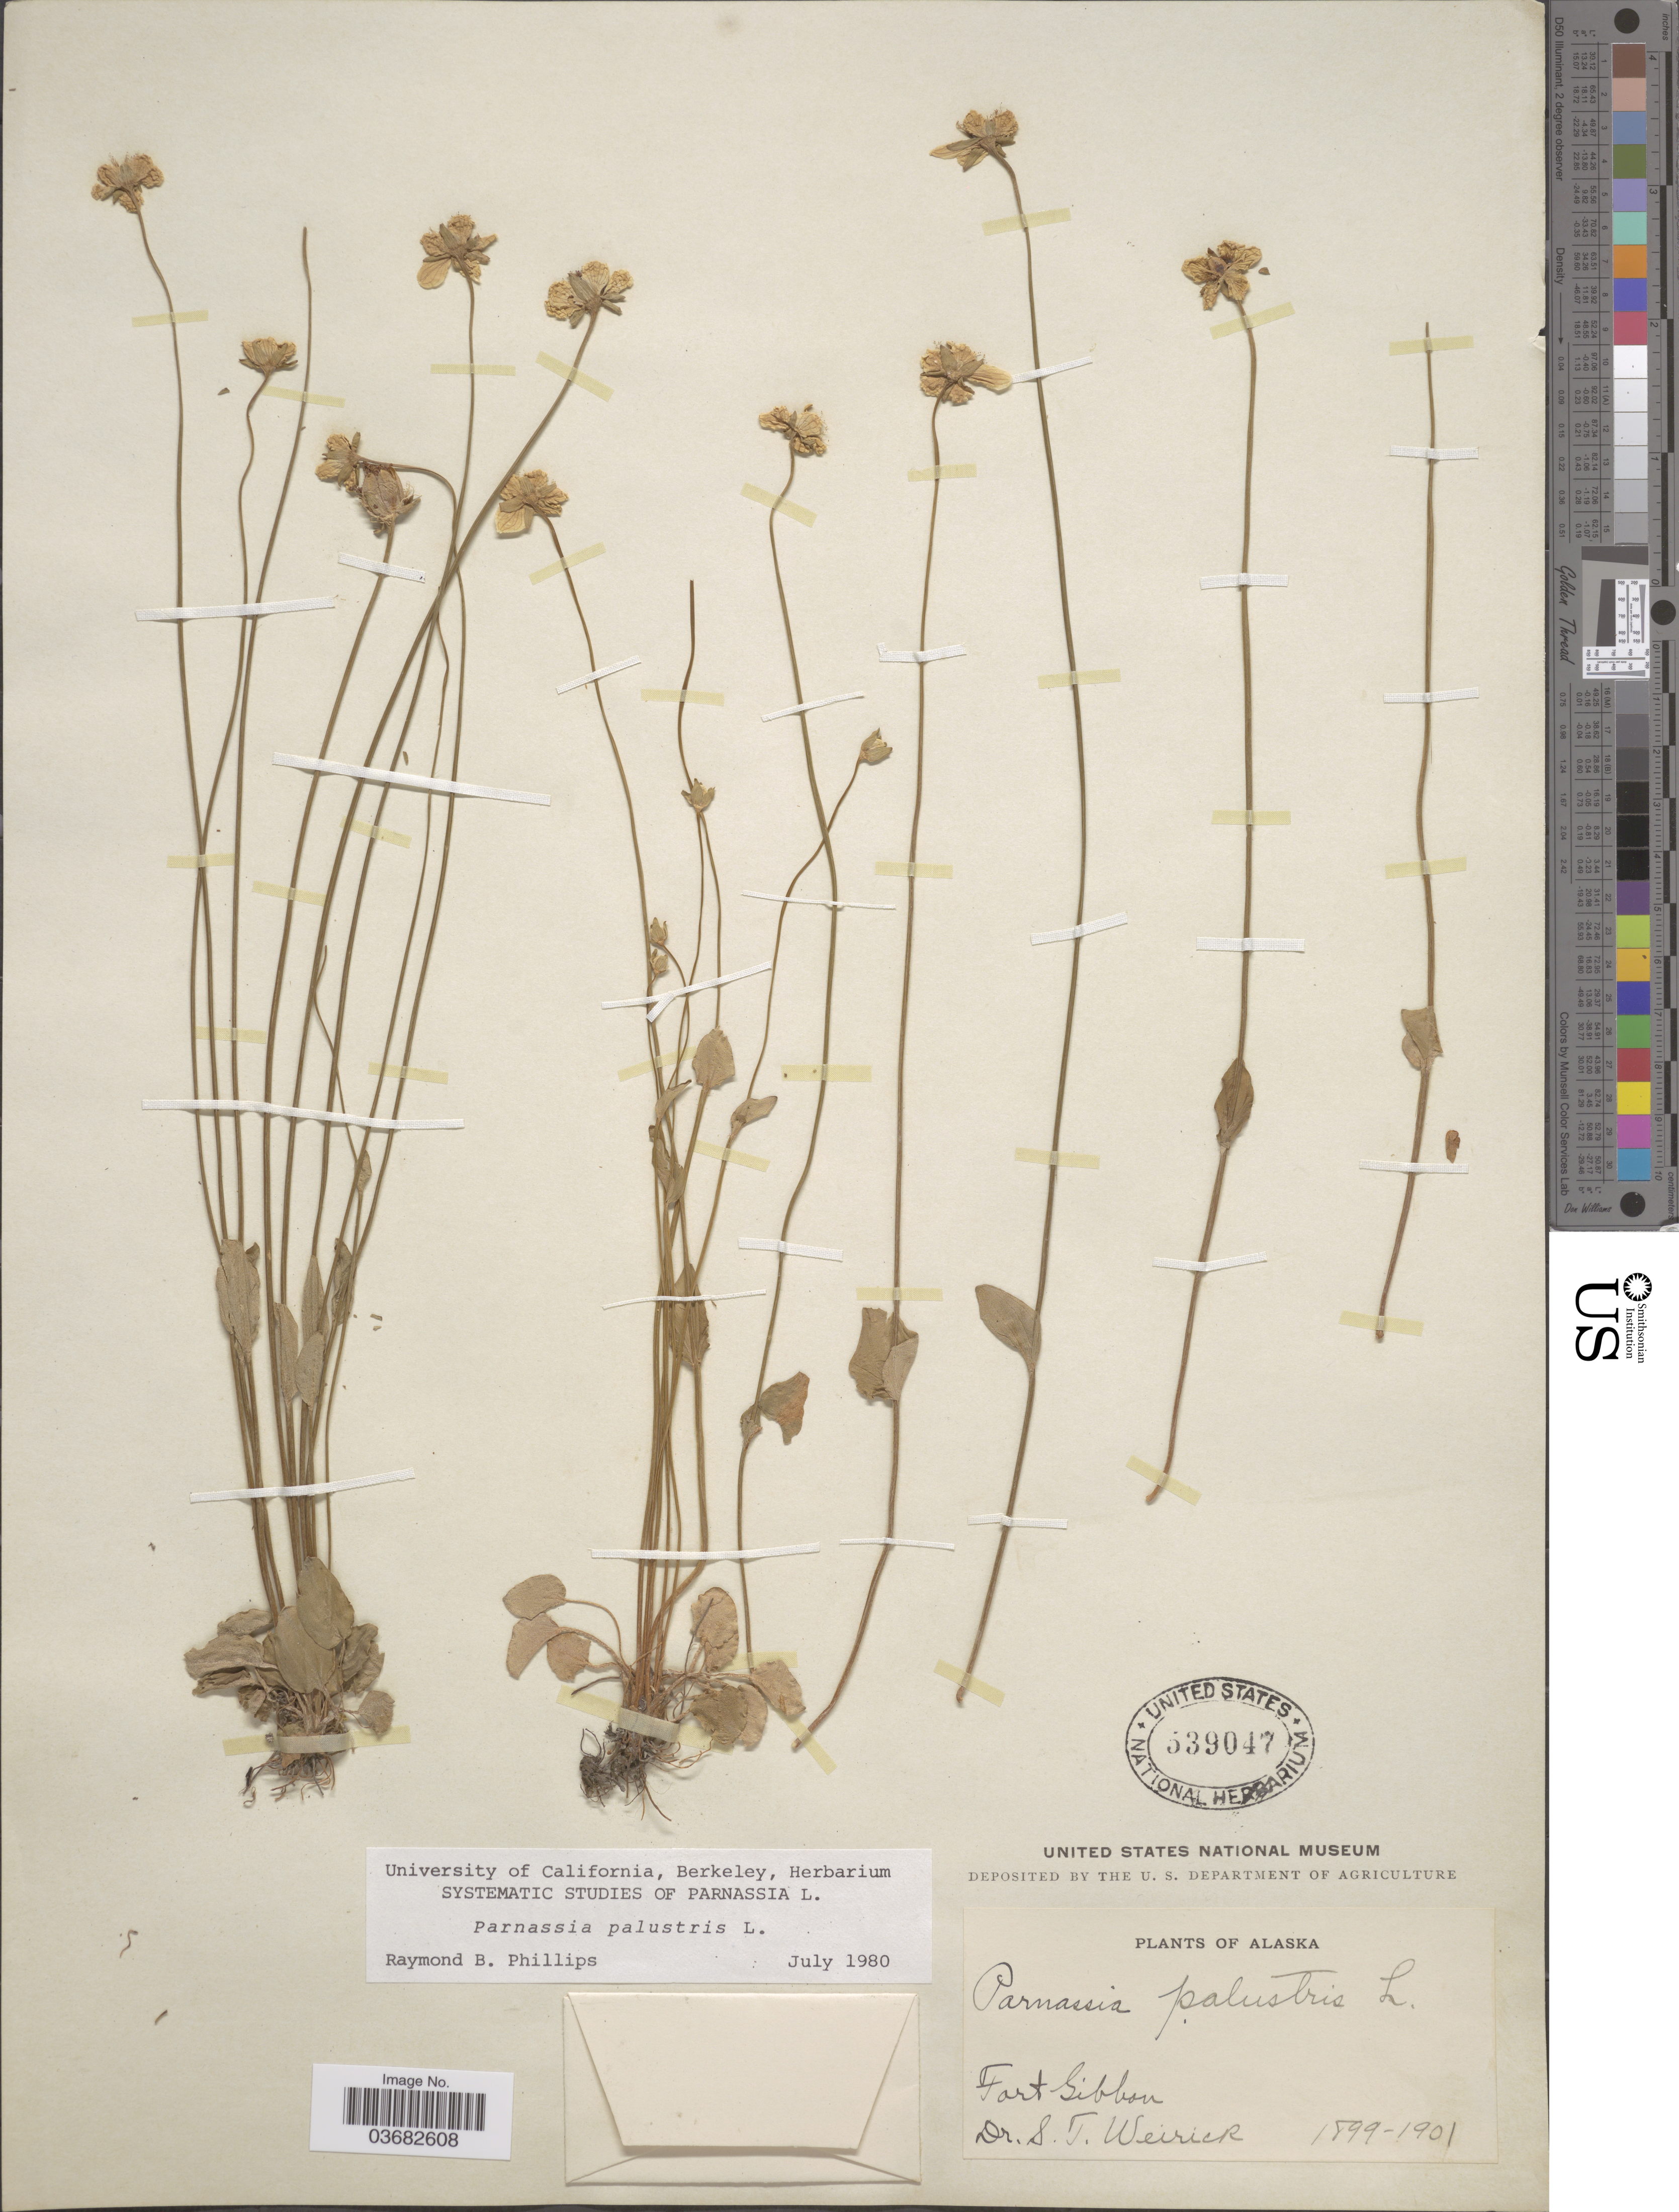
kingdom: Plantae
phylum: Tracheophyta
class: Magnoliopsida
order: Celastrales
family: Parnassiaceae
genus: Parnassia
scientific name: Parnassia palustris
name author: L.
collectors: S. Weirick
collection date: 1899/1901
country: United States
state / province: Alaska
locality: Fort Gibbon.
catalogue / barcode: US 539047